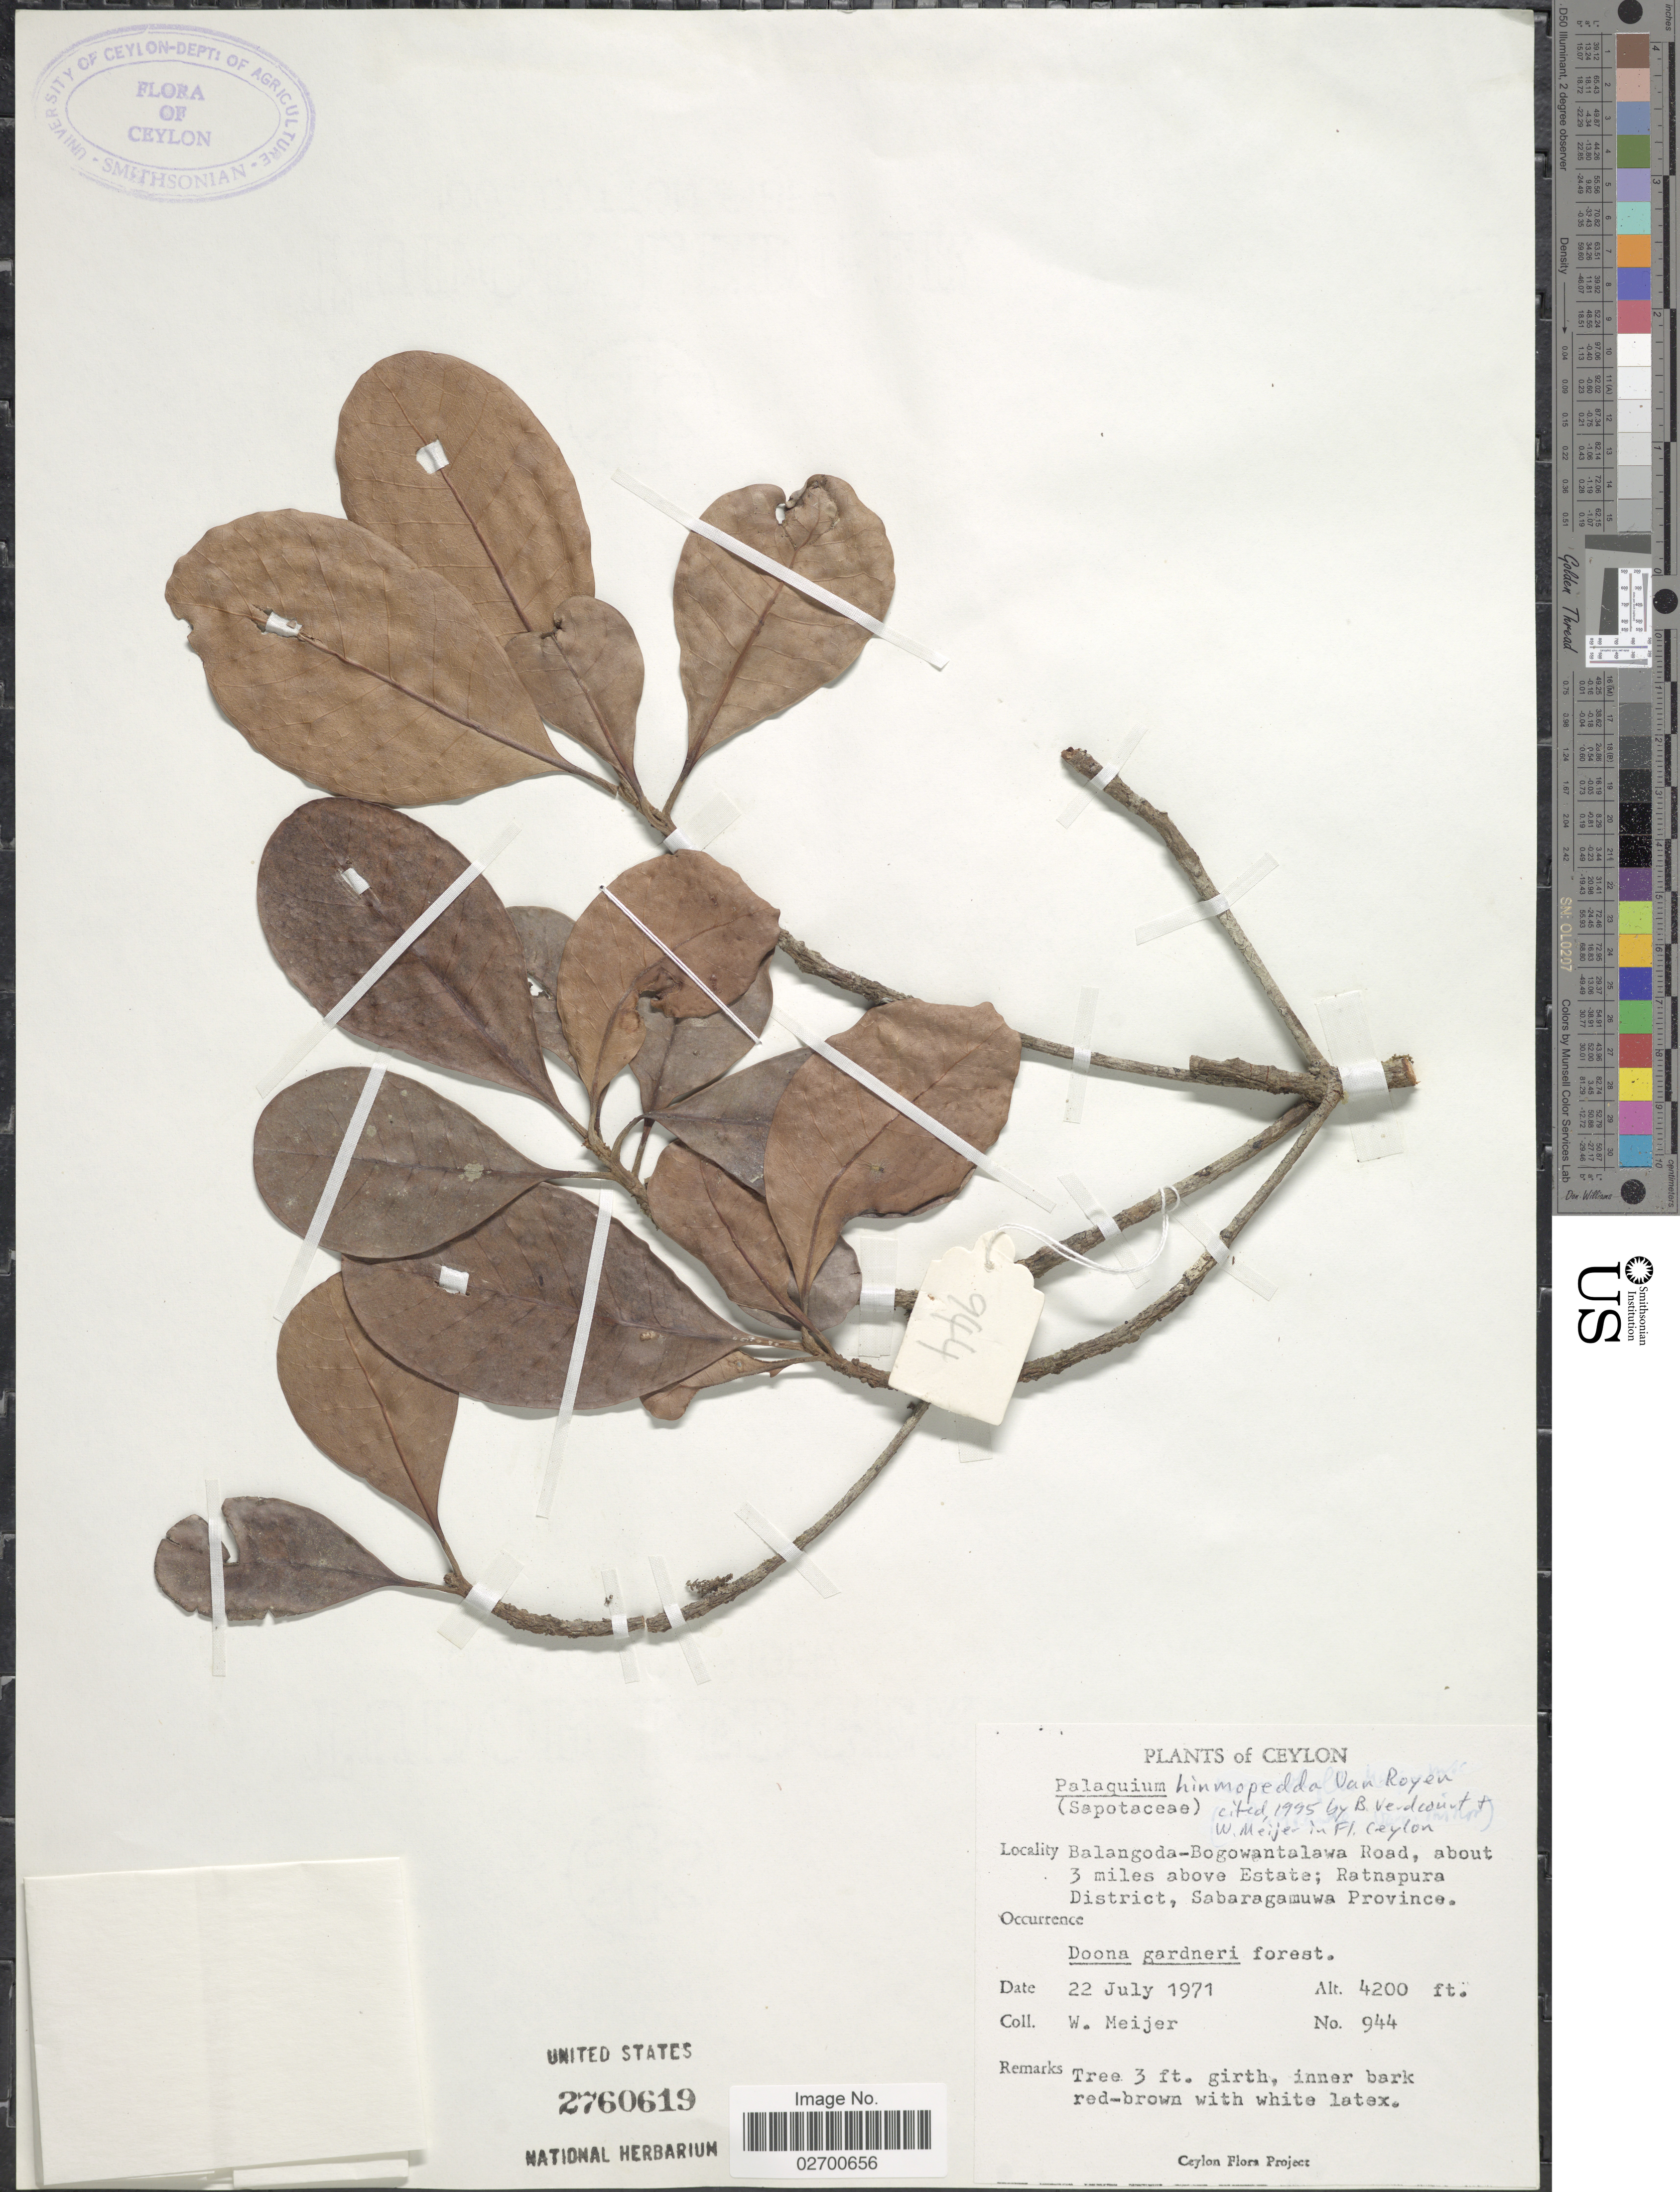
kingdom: Plantae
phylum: Tracheophyta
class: Magnoliopsida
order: Ericales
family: Sapotaceae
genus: Palaquium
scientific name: Palaquium hinmolpedda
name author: P. Royen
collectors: W. Meijer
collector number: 944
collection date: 1971-07-22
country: Sri Lanka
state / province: Sabaragamuwa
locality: Balangoda-Bogowantalawa Road, about 3 miles above Estate; Ratnapura District, Sabaragamuwa Province. Ceylon.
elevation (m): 1280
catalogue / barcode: US 2760619